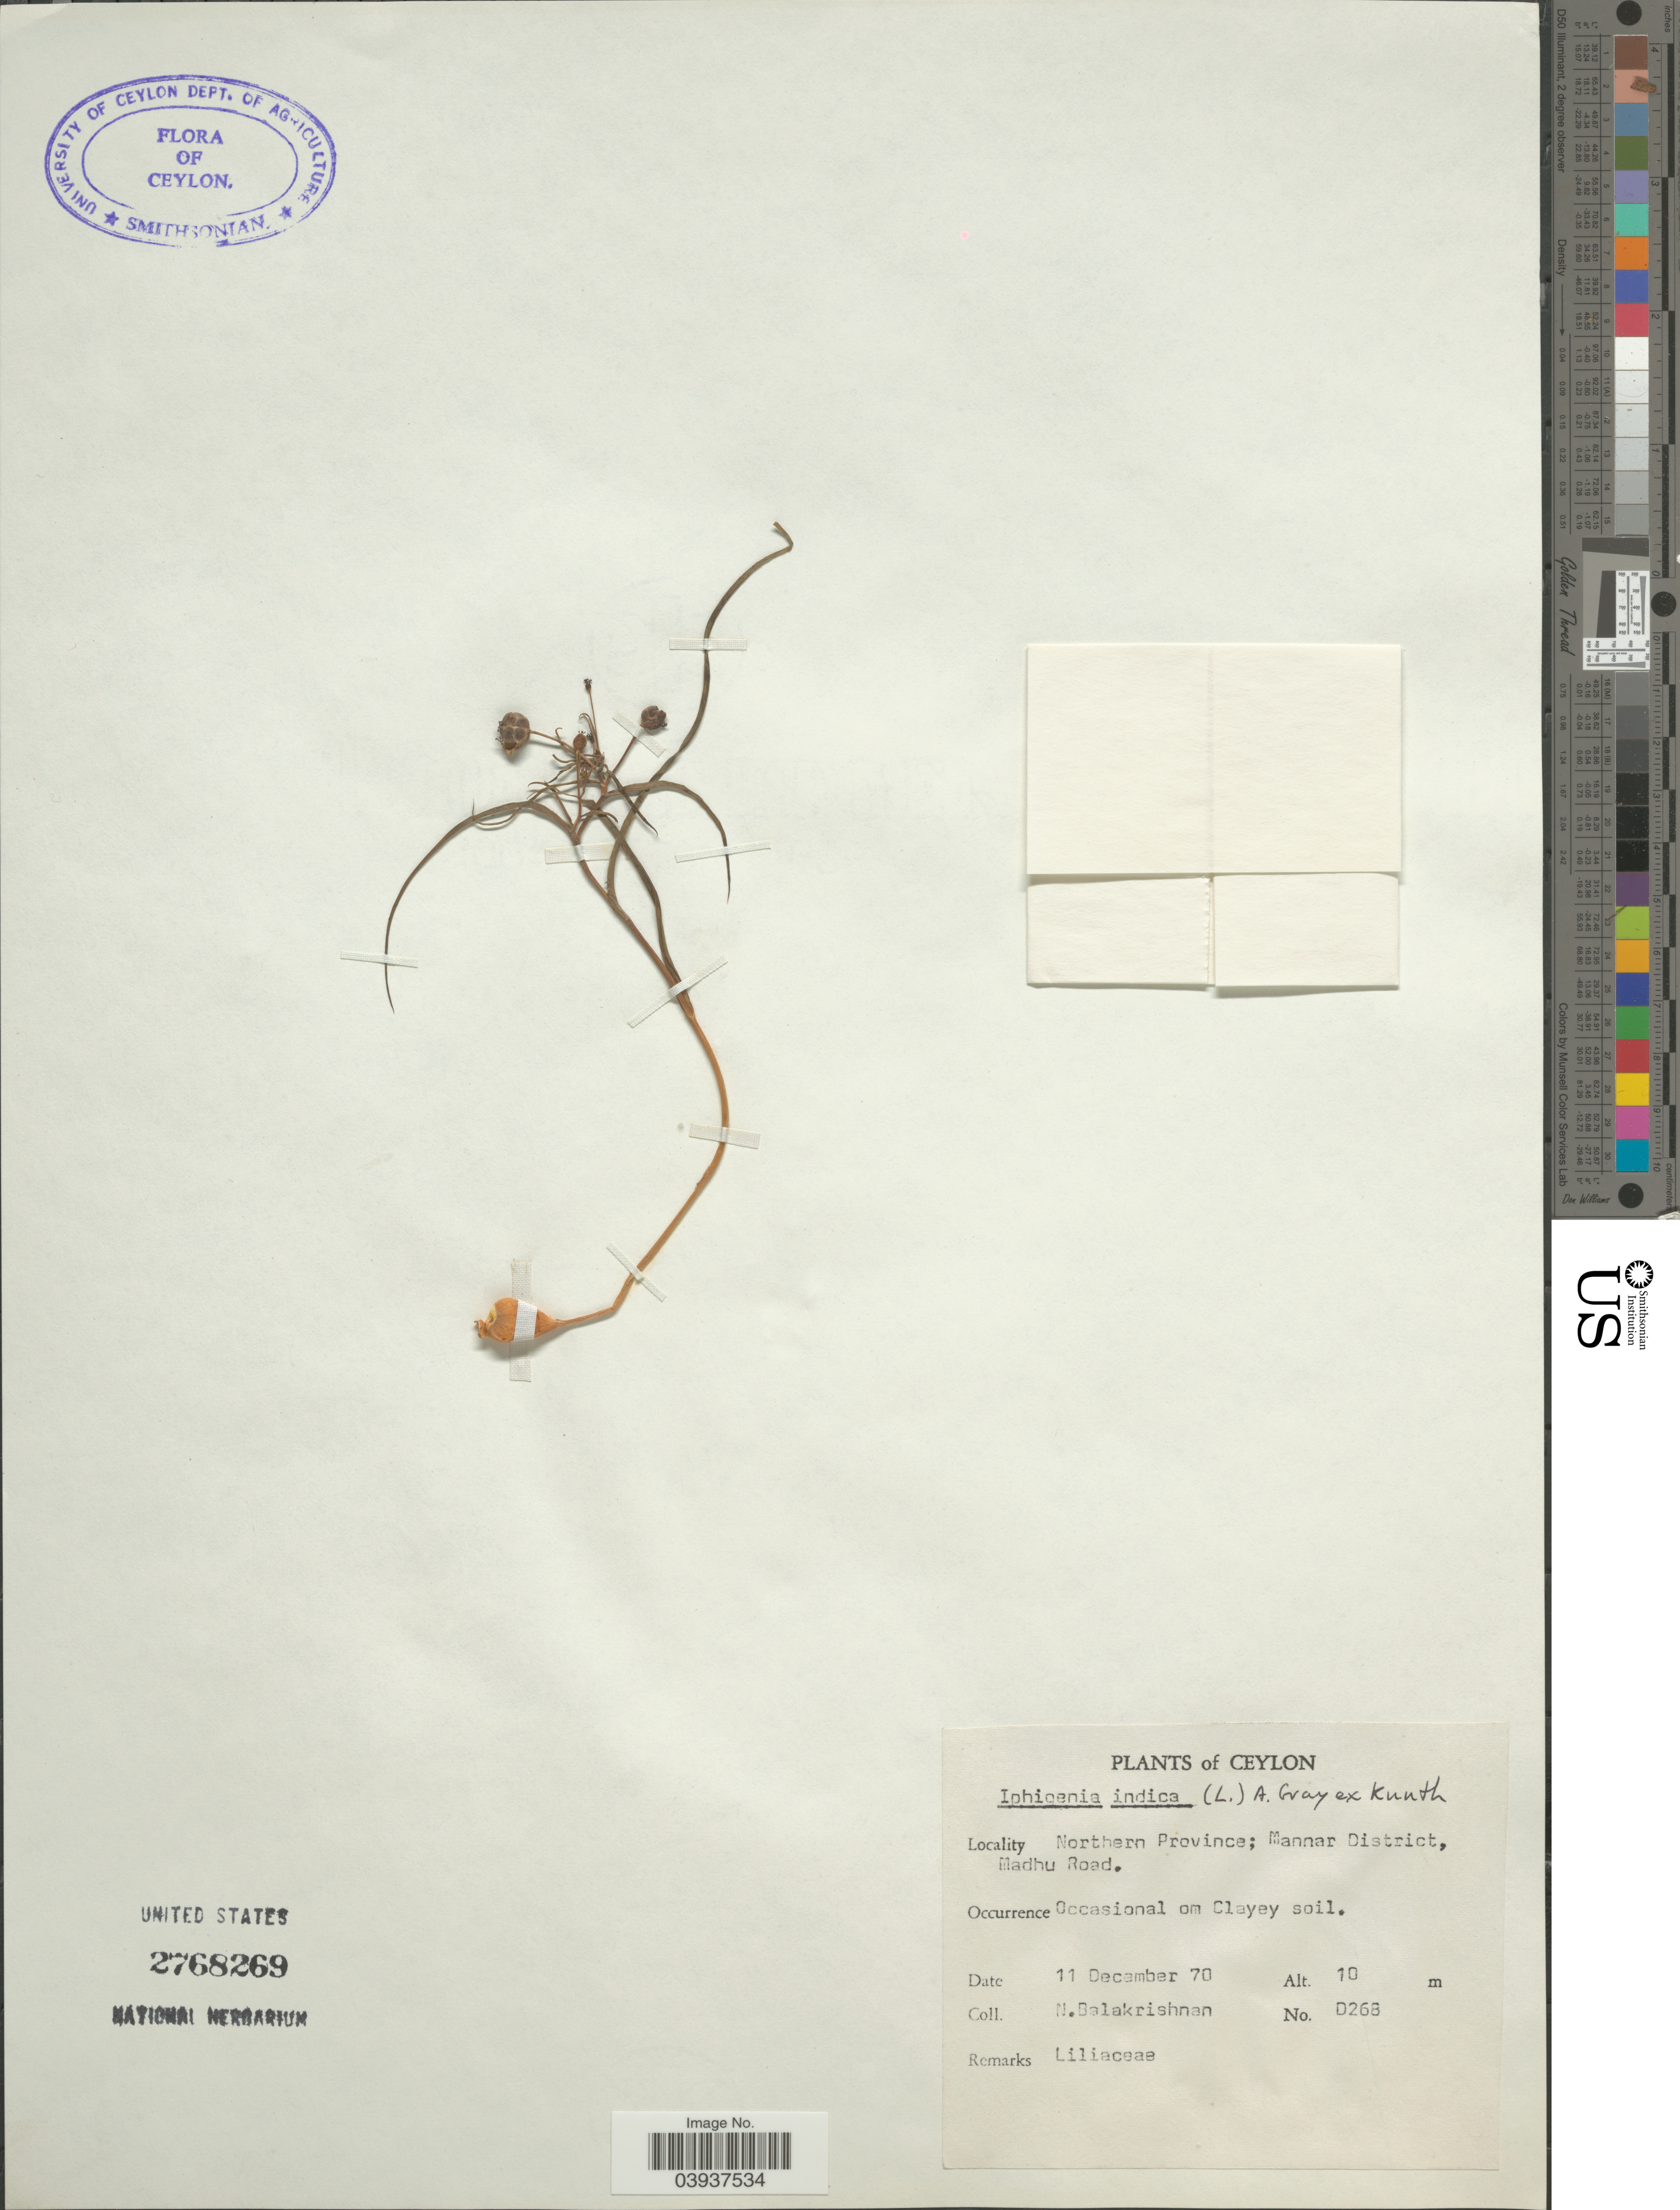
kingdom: Plantae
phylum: Tracheophyta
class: Liliopsida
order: Liliales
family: Colchicaceae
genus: Iphigenia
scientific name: Iphigenia sp.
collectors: N. Balakrishnan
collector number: D268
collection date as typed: Transcribed d/m/y: 11/12/70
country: Sri Lanka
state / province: Northern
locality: Ceylon. Northern Province; Mannar District, Madhu Road.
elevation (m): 10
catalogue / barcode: US 2768269